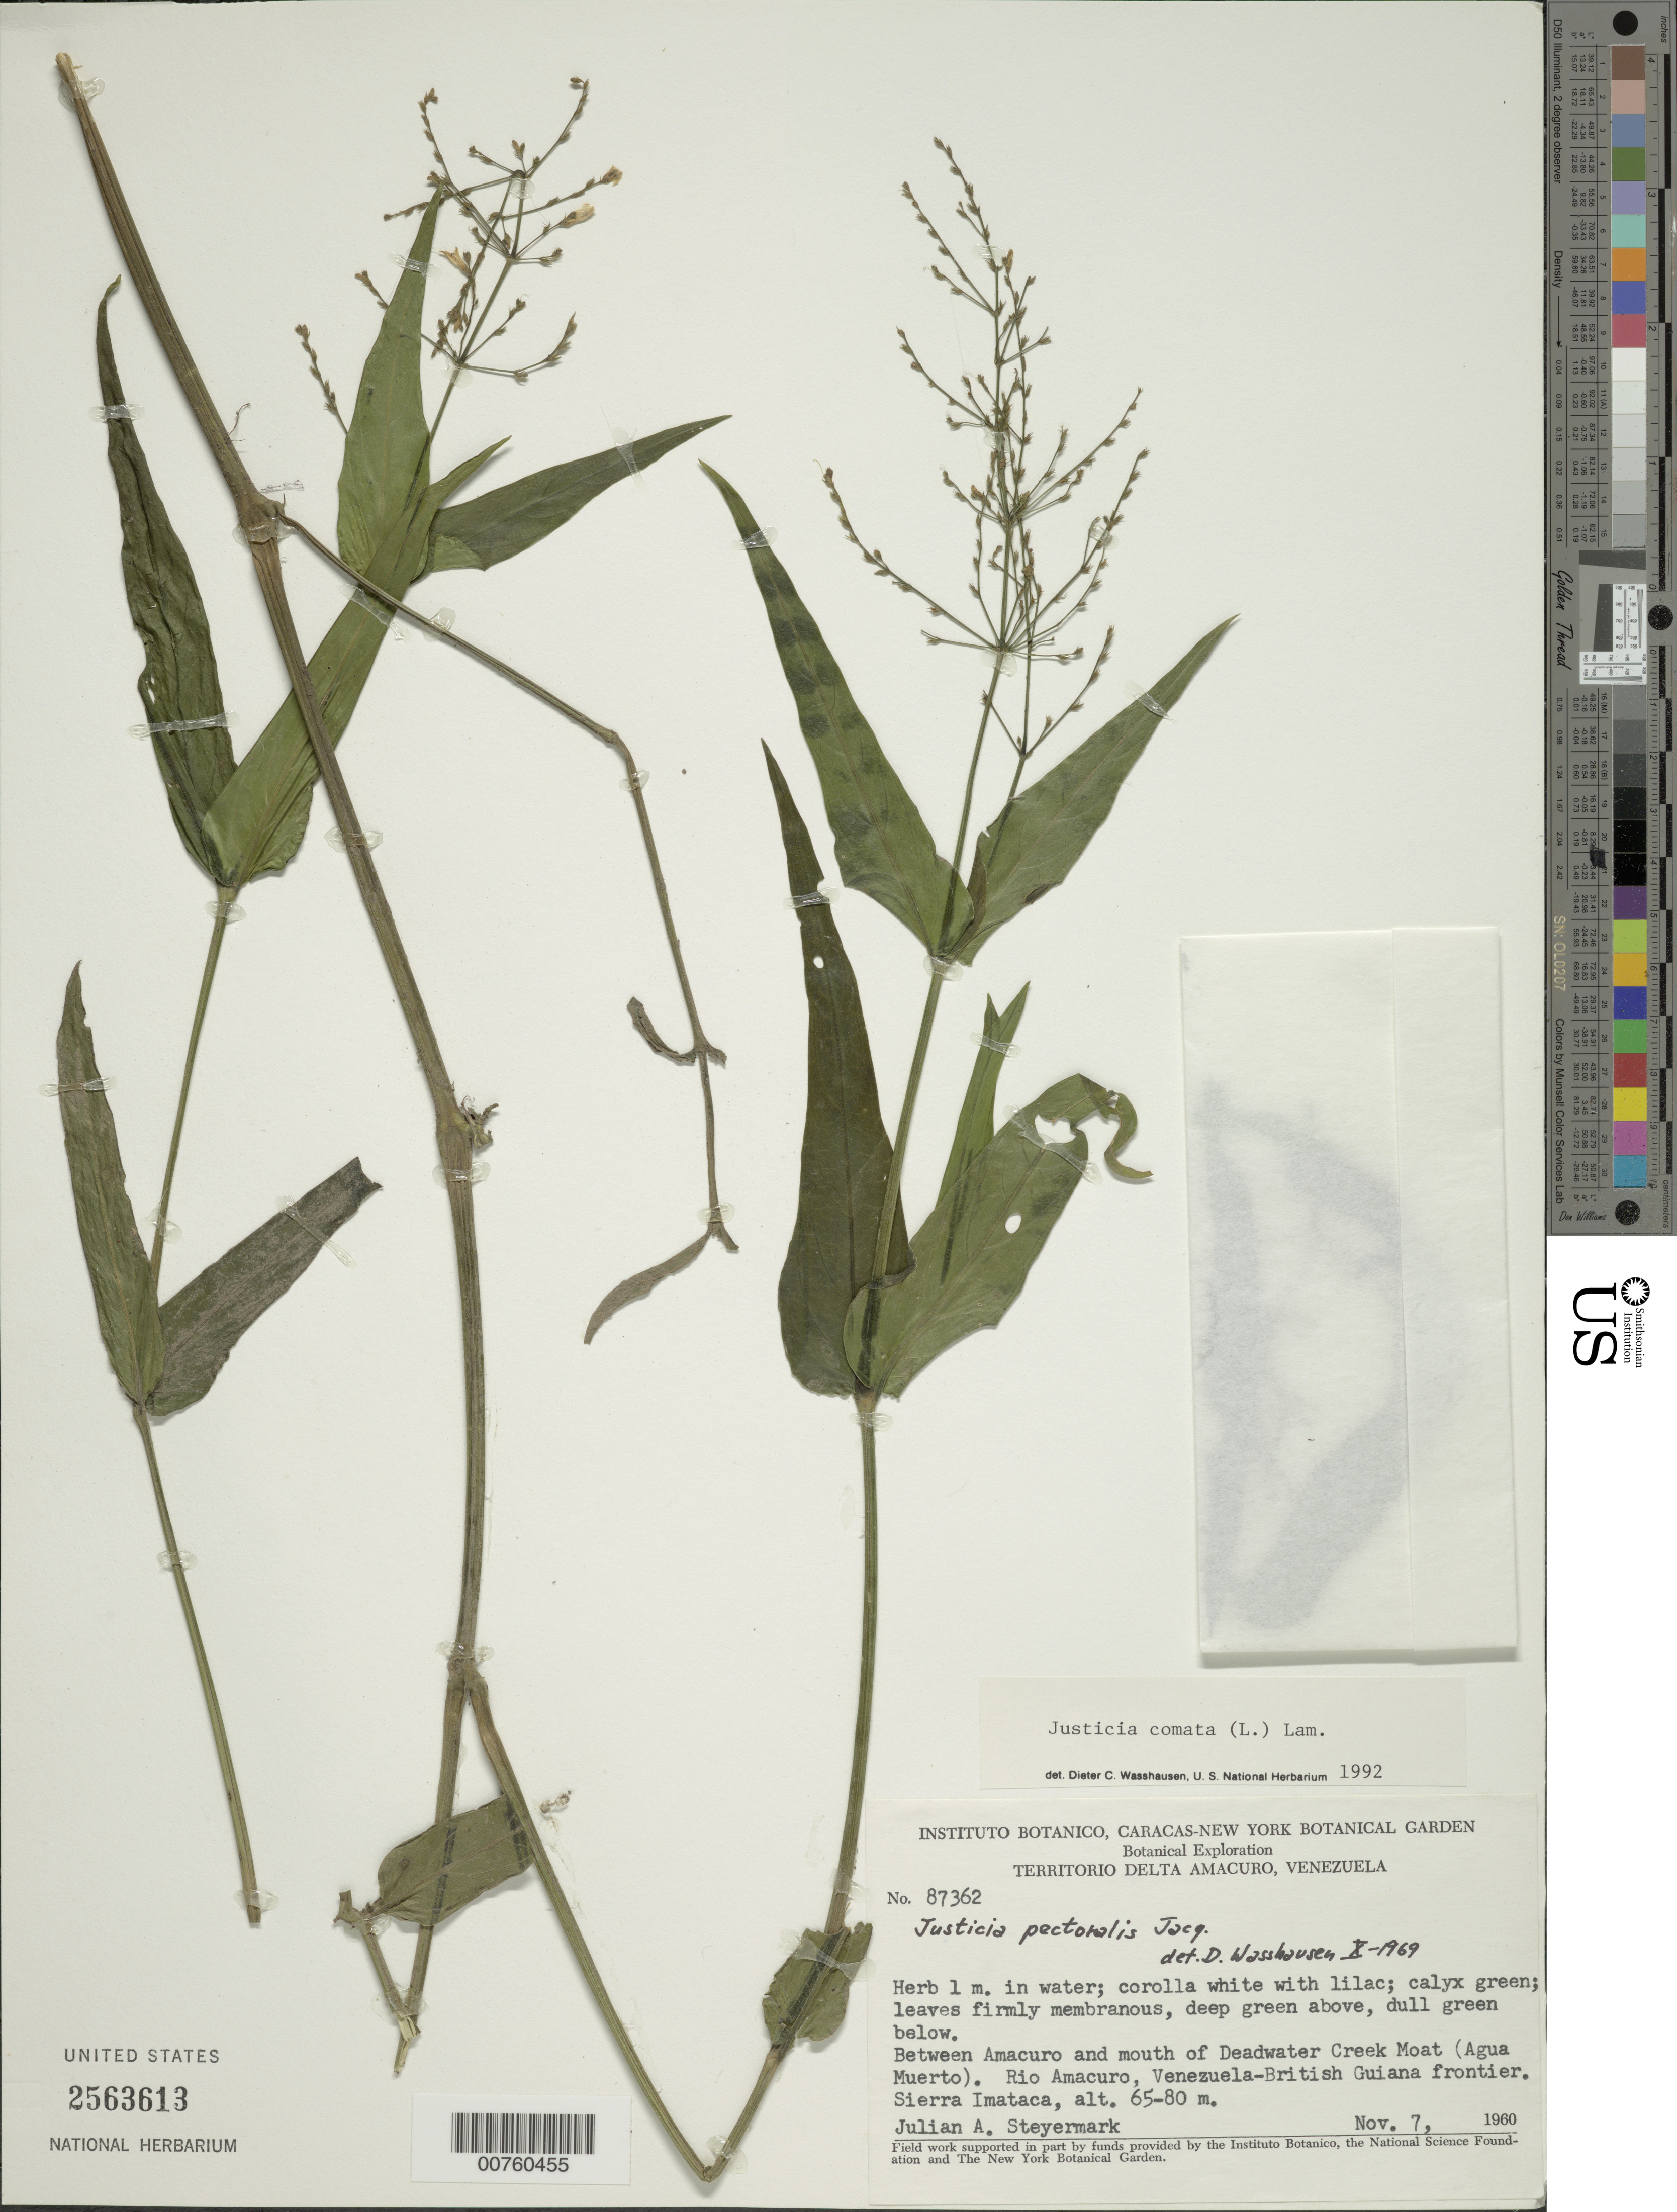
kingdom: Plantae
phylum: Tracheophyta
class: Magnoliopsida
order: Lamiales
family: Acanthaceae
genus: Justicia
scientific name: Justicia comata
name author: (L.) Lam.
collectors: J. Steyermark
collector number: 87362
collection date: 1960-11-07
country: Venezuela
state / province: Delta Amacuro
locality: Territorio Delta Amacuro. Between Amacuro and mouth of Deadwater Creek Moat (Agua Muerto). Rio Amacuro, Venezuela-British Guiana frontier. Sierra Imataca.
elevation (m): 65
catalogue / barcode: US 2563613